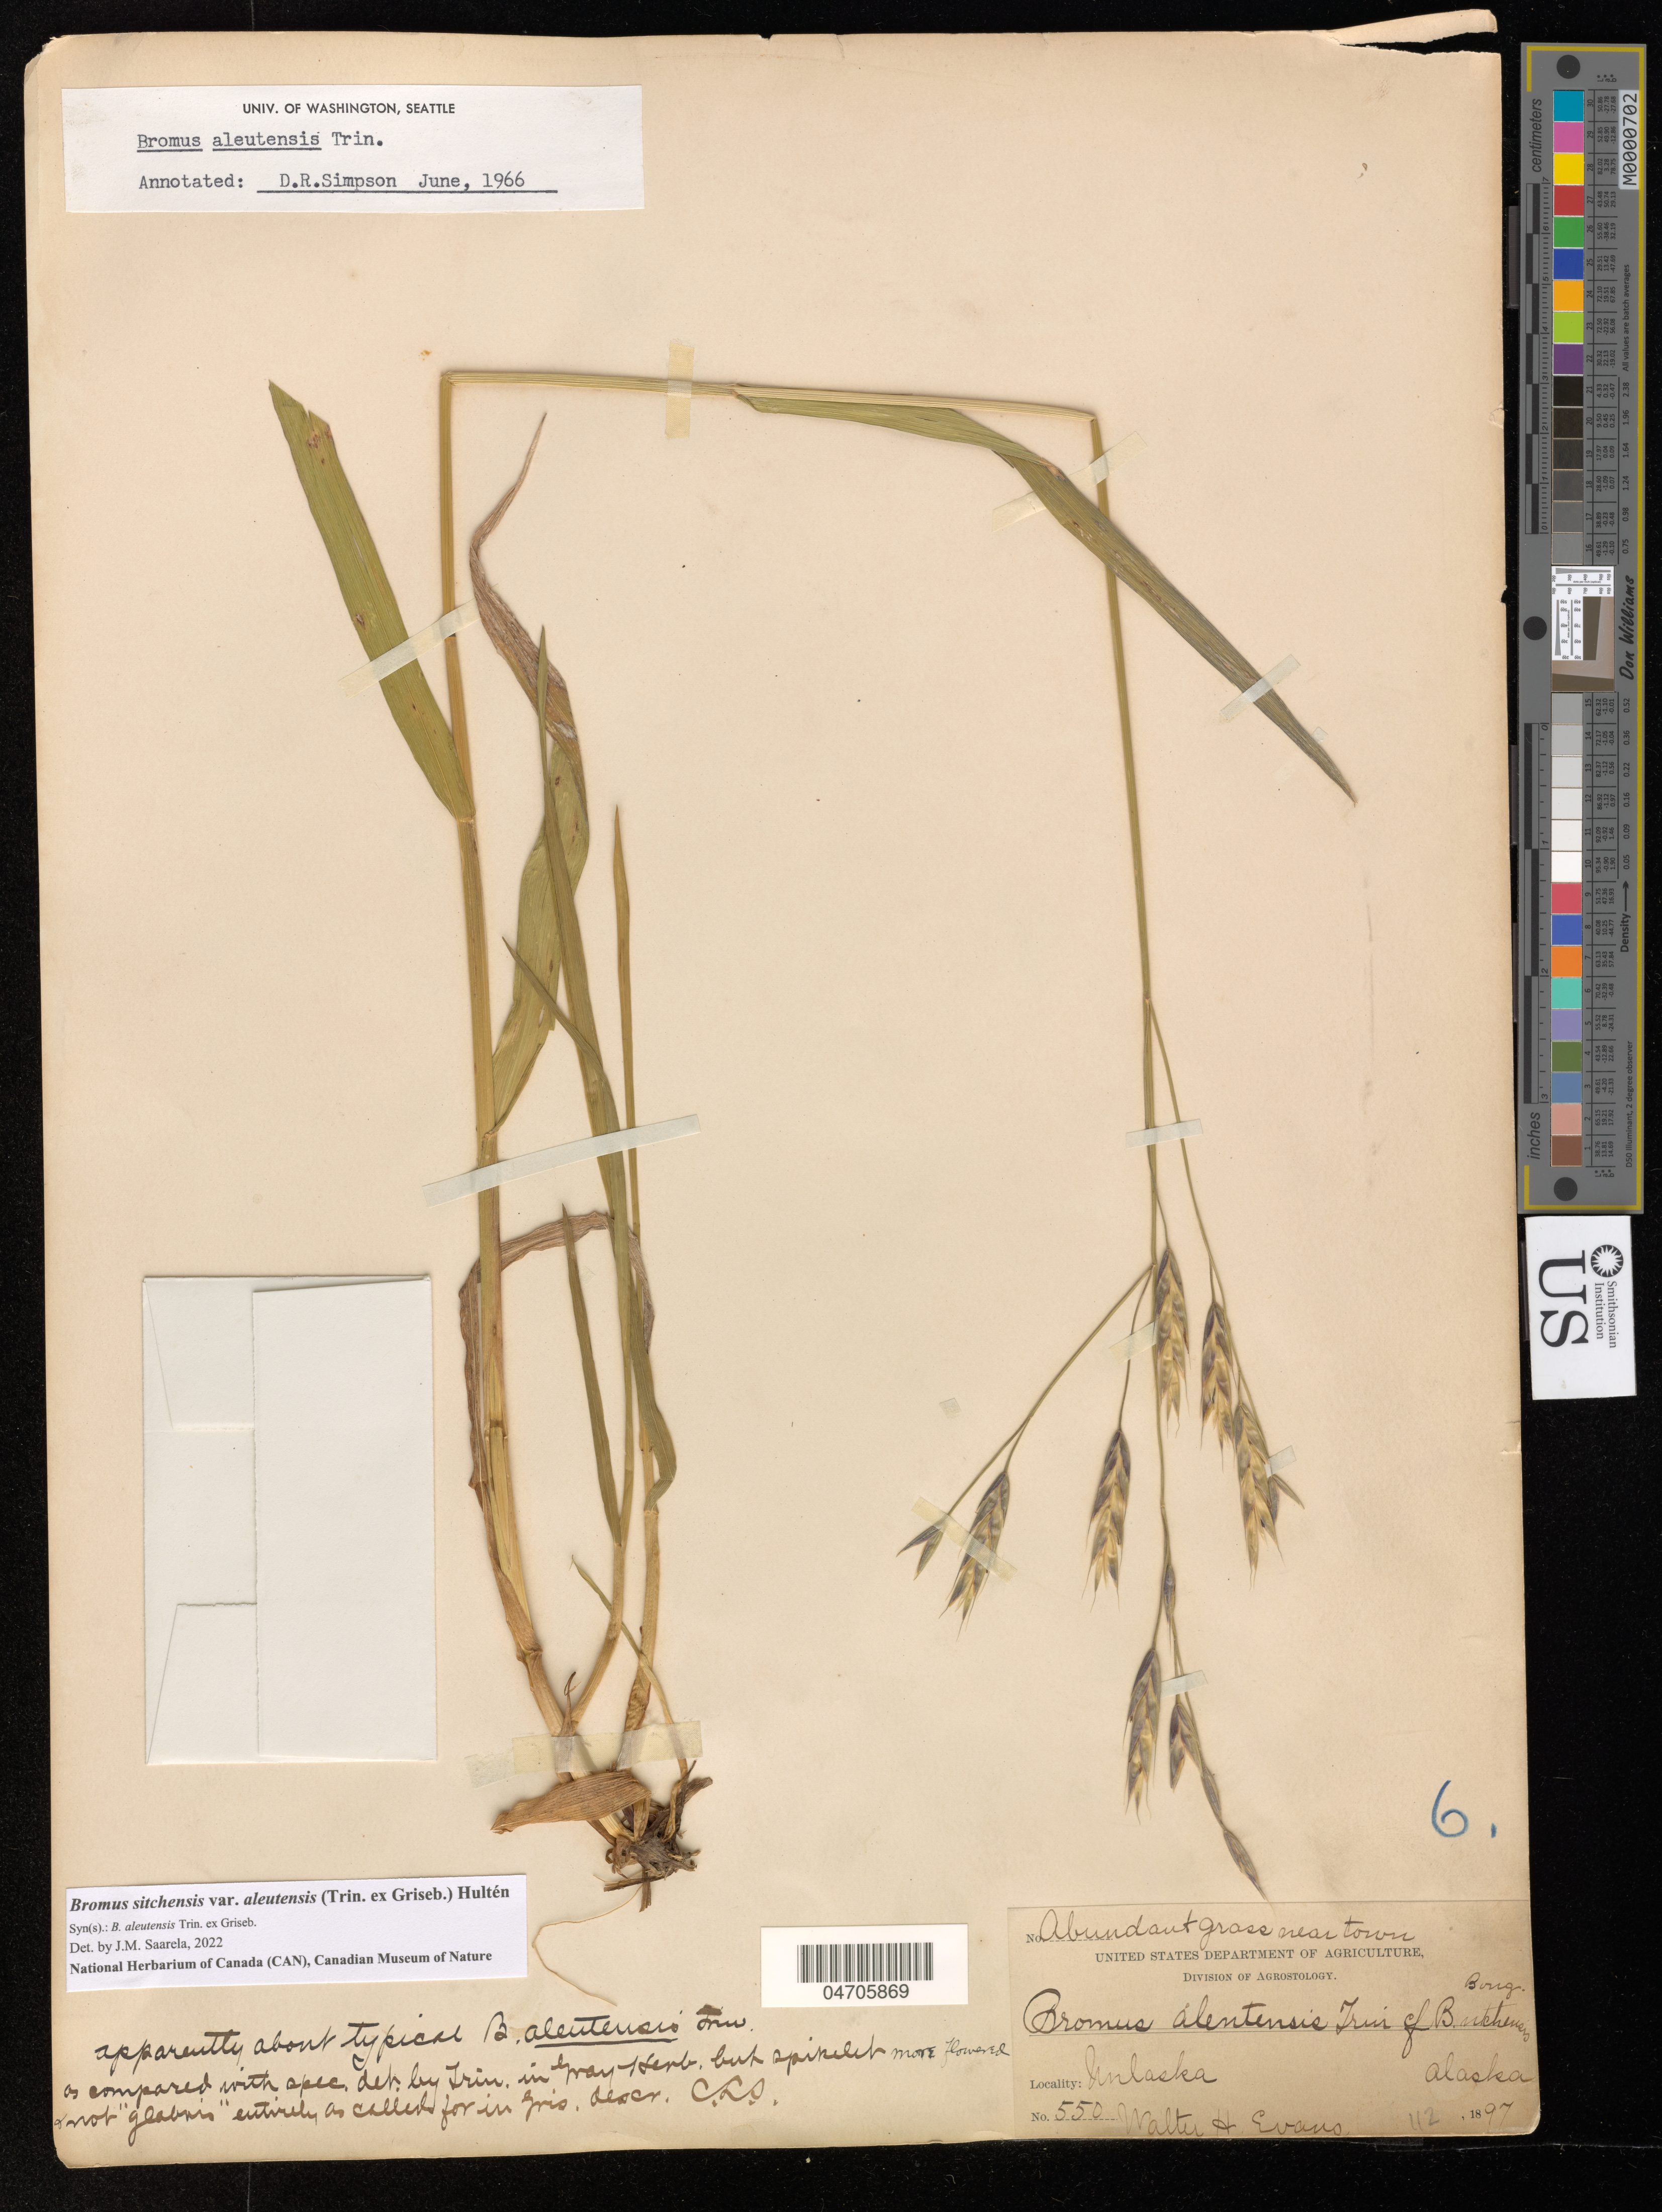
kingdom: Plantae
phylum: Tracheophyta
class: Liliopsida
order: Poales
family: Poaceae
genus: Bromus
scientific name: Bromus aleutensis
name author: Trin. ex Griseb. in Ledeb.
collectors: W. H. Evans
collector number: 550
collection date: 1897-01-12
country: United States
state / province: Alaska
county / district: Aleutians West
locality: Unalaska.